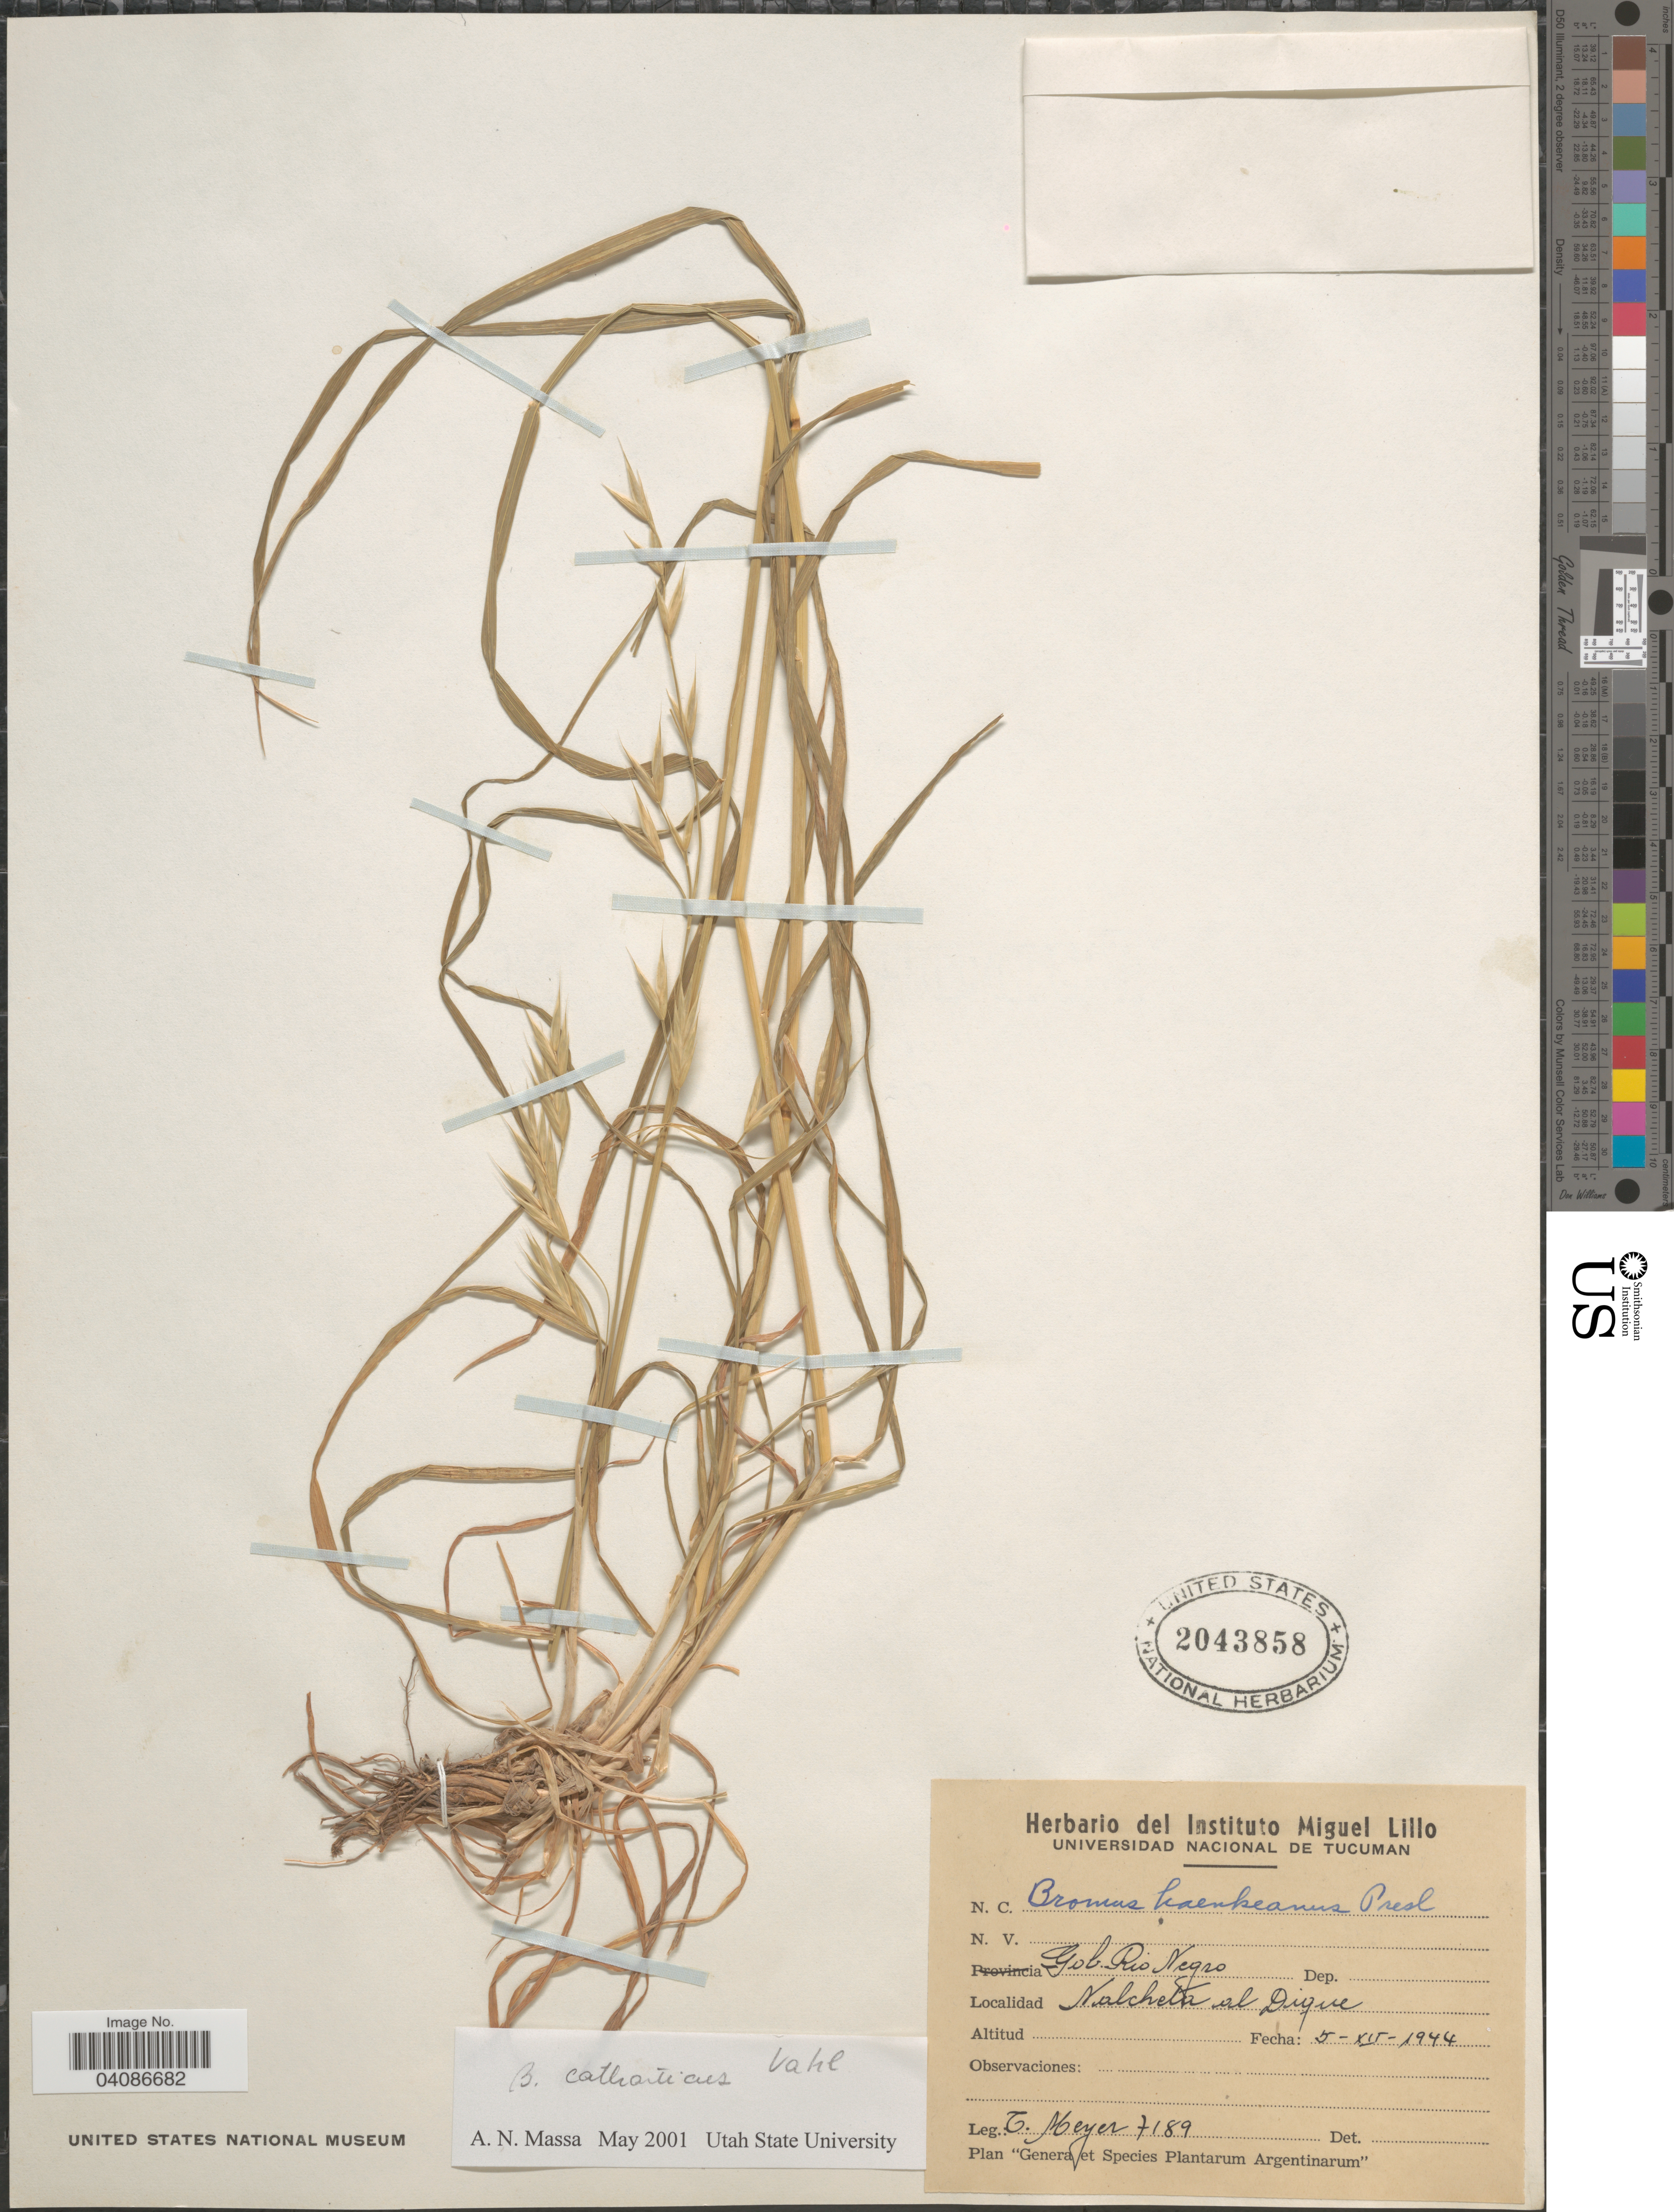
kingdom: Plantae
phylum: Tracheophyta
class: Liliopsida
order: Poales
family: Poaceae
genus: Bromus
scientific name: Bromus catharticus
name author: Vahl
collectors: T. Meyer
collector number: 7189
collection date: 1944-12-05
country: Argentina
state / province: Rio Negro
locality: Gob. Rio Negro. Nalcheta al Dique.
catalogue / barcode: US 2043858